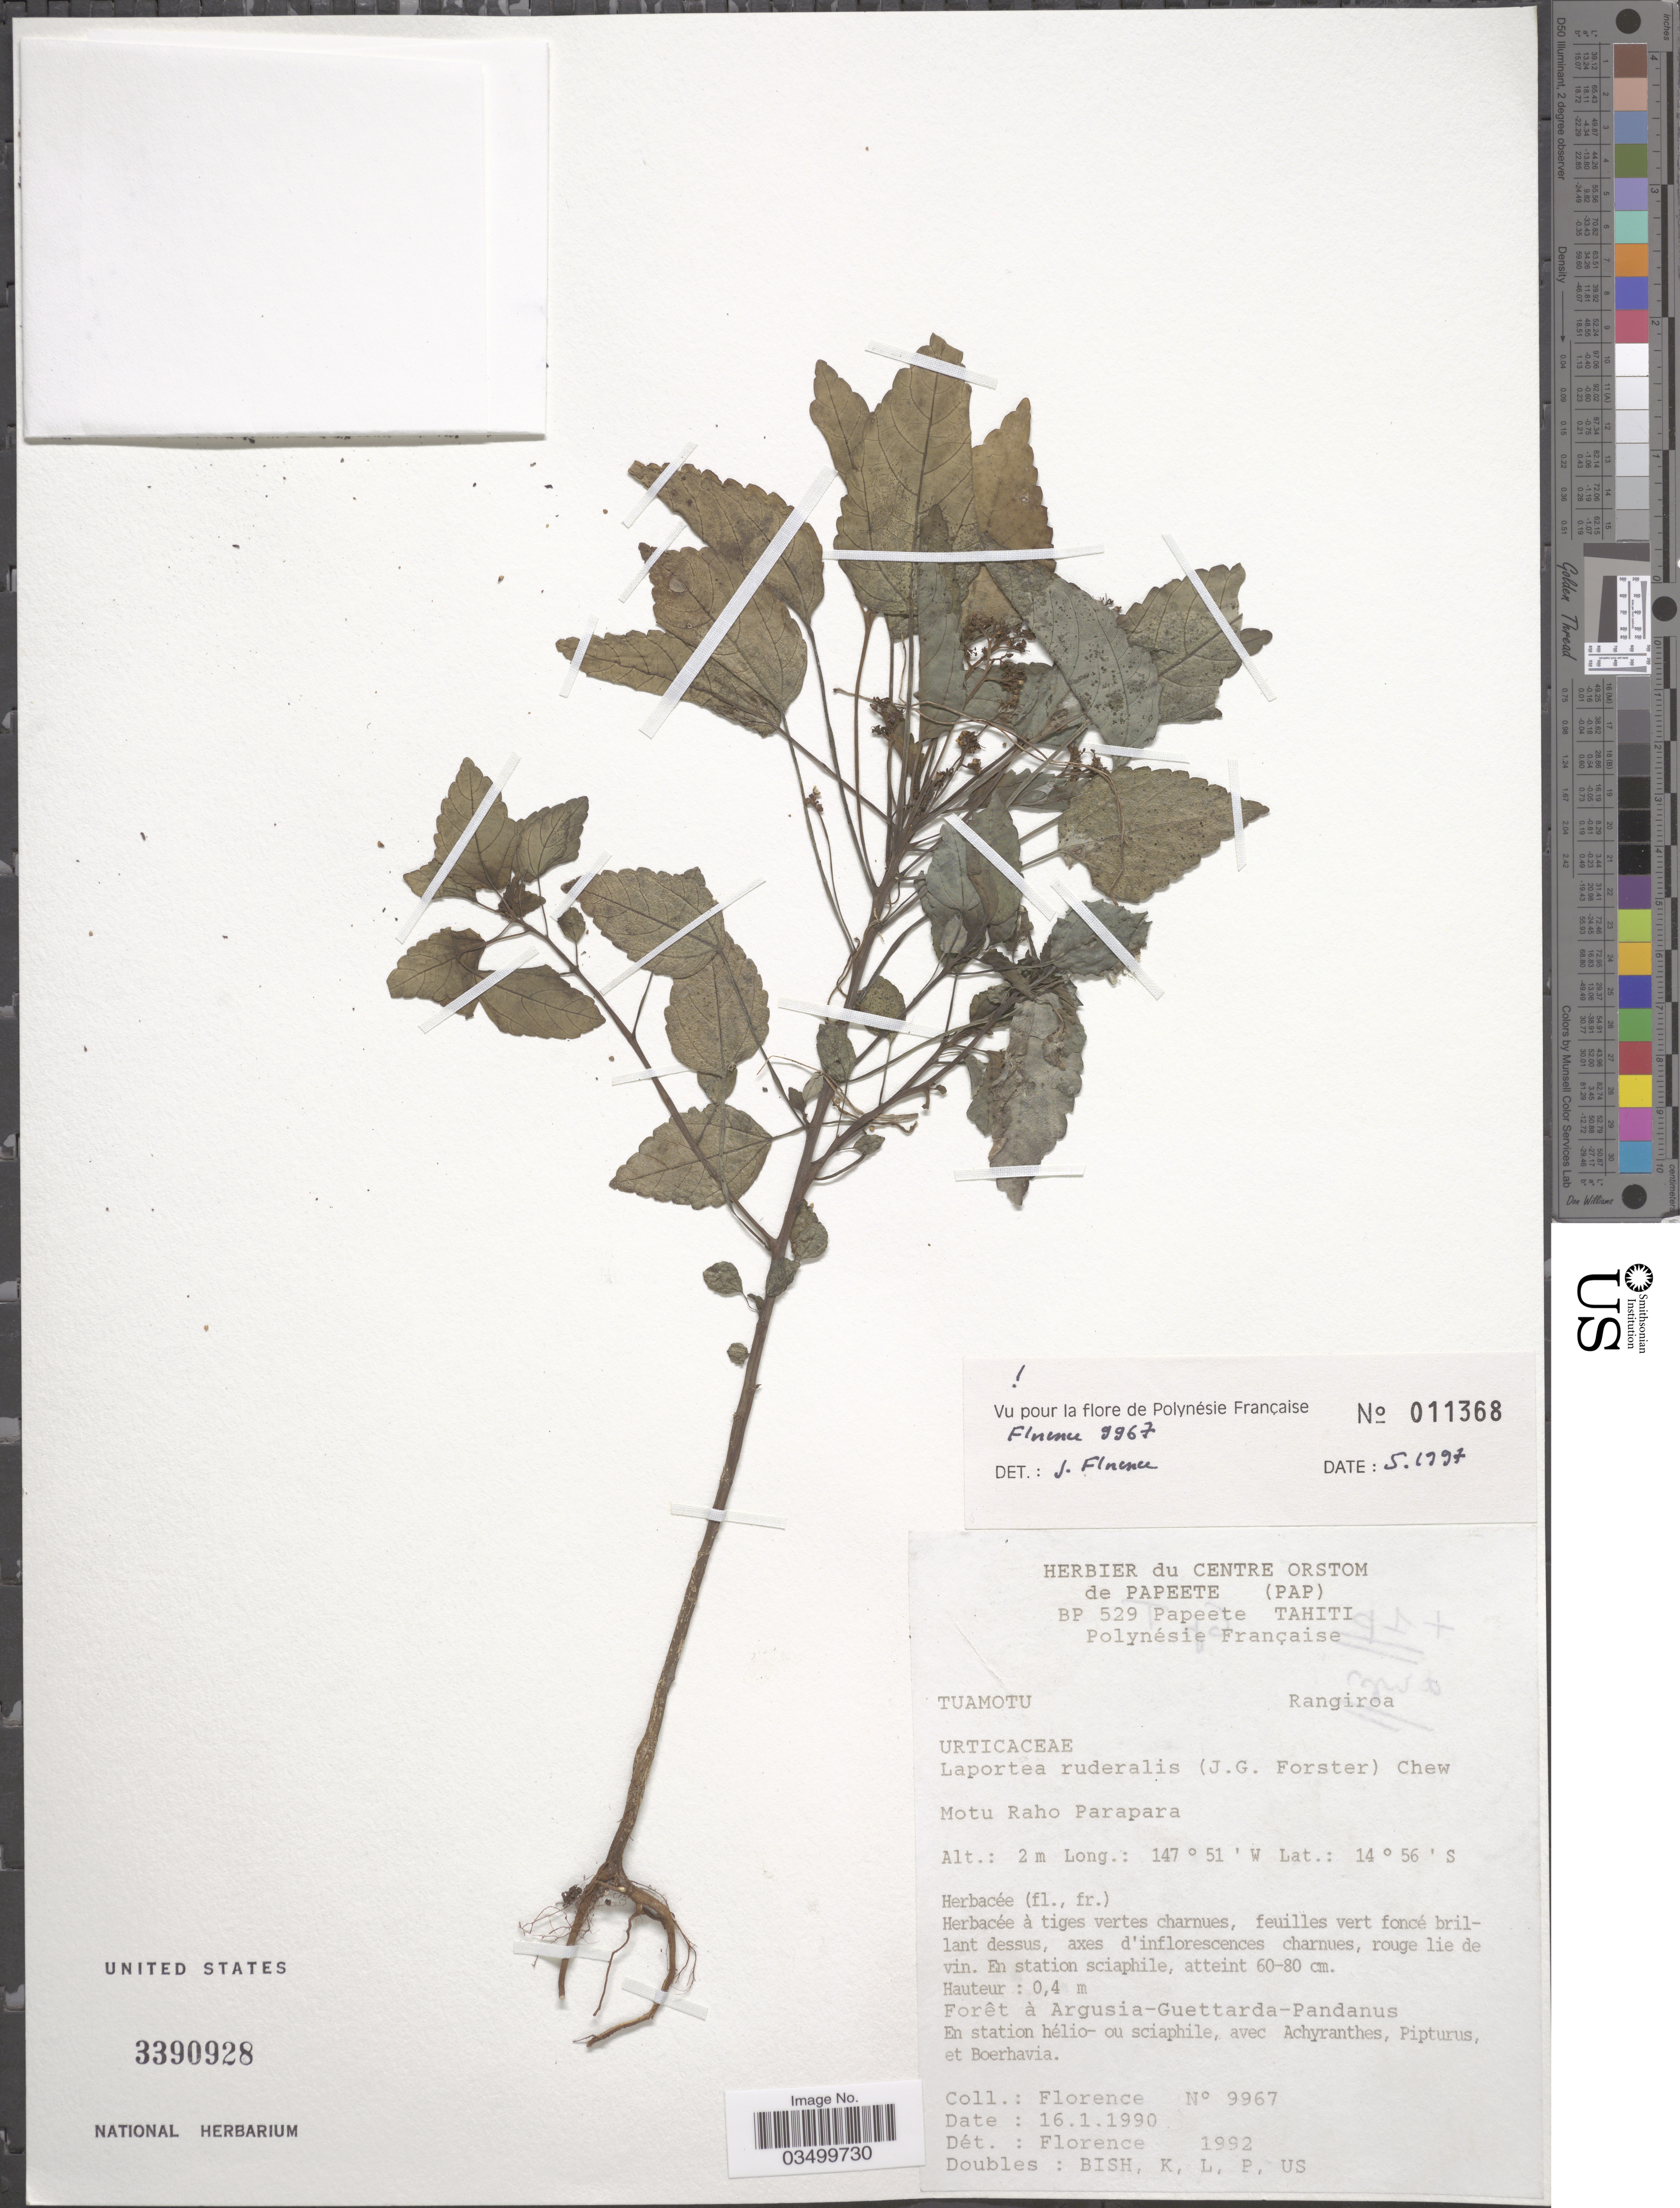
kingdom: Plantae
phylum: Tracheophyta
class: Magnoliopsida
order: Rosales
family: Urticaceae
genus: Laportea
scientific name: Laportea ruderalis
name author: (G. Forst.) Chew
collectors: -. Florence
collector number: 9967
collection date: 1990-01-16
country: French Polynesia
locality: Tuamotu. Motu Raho Parapara.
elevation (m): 2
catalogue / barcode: US 3390928